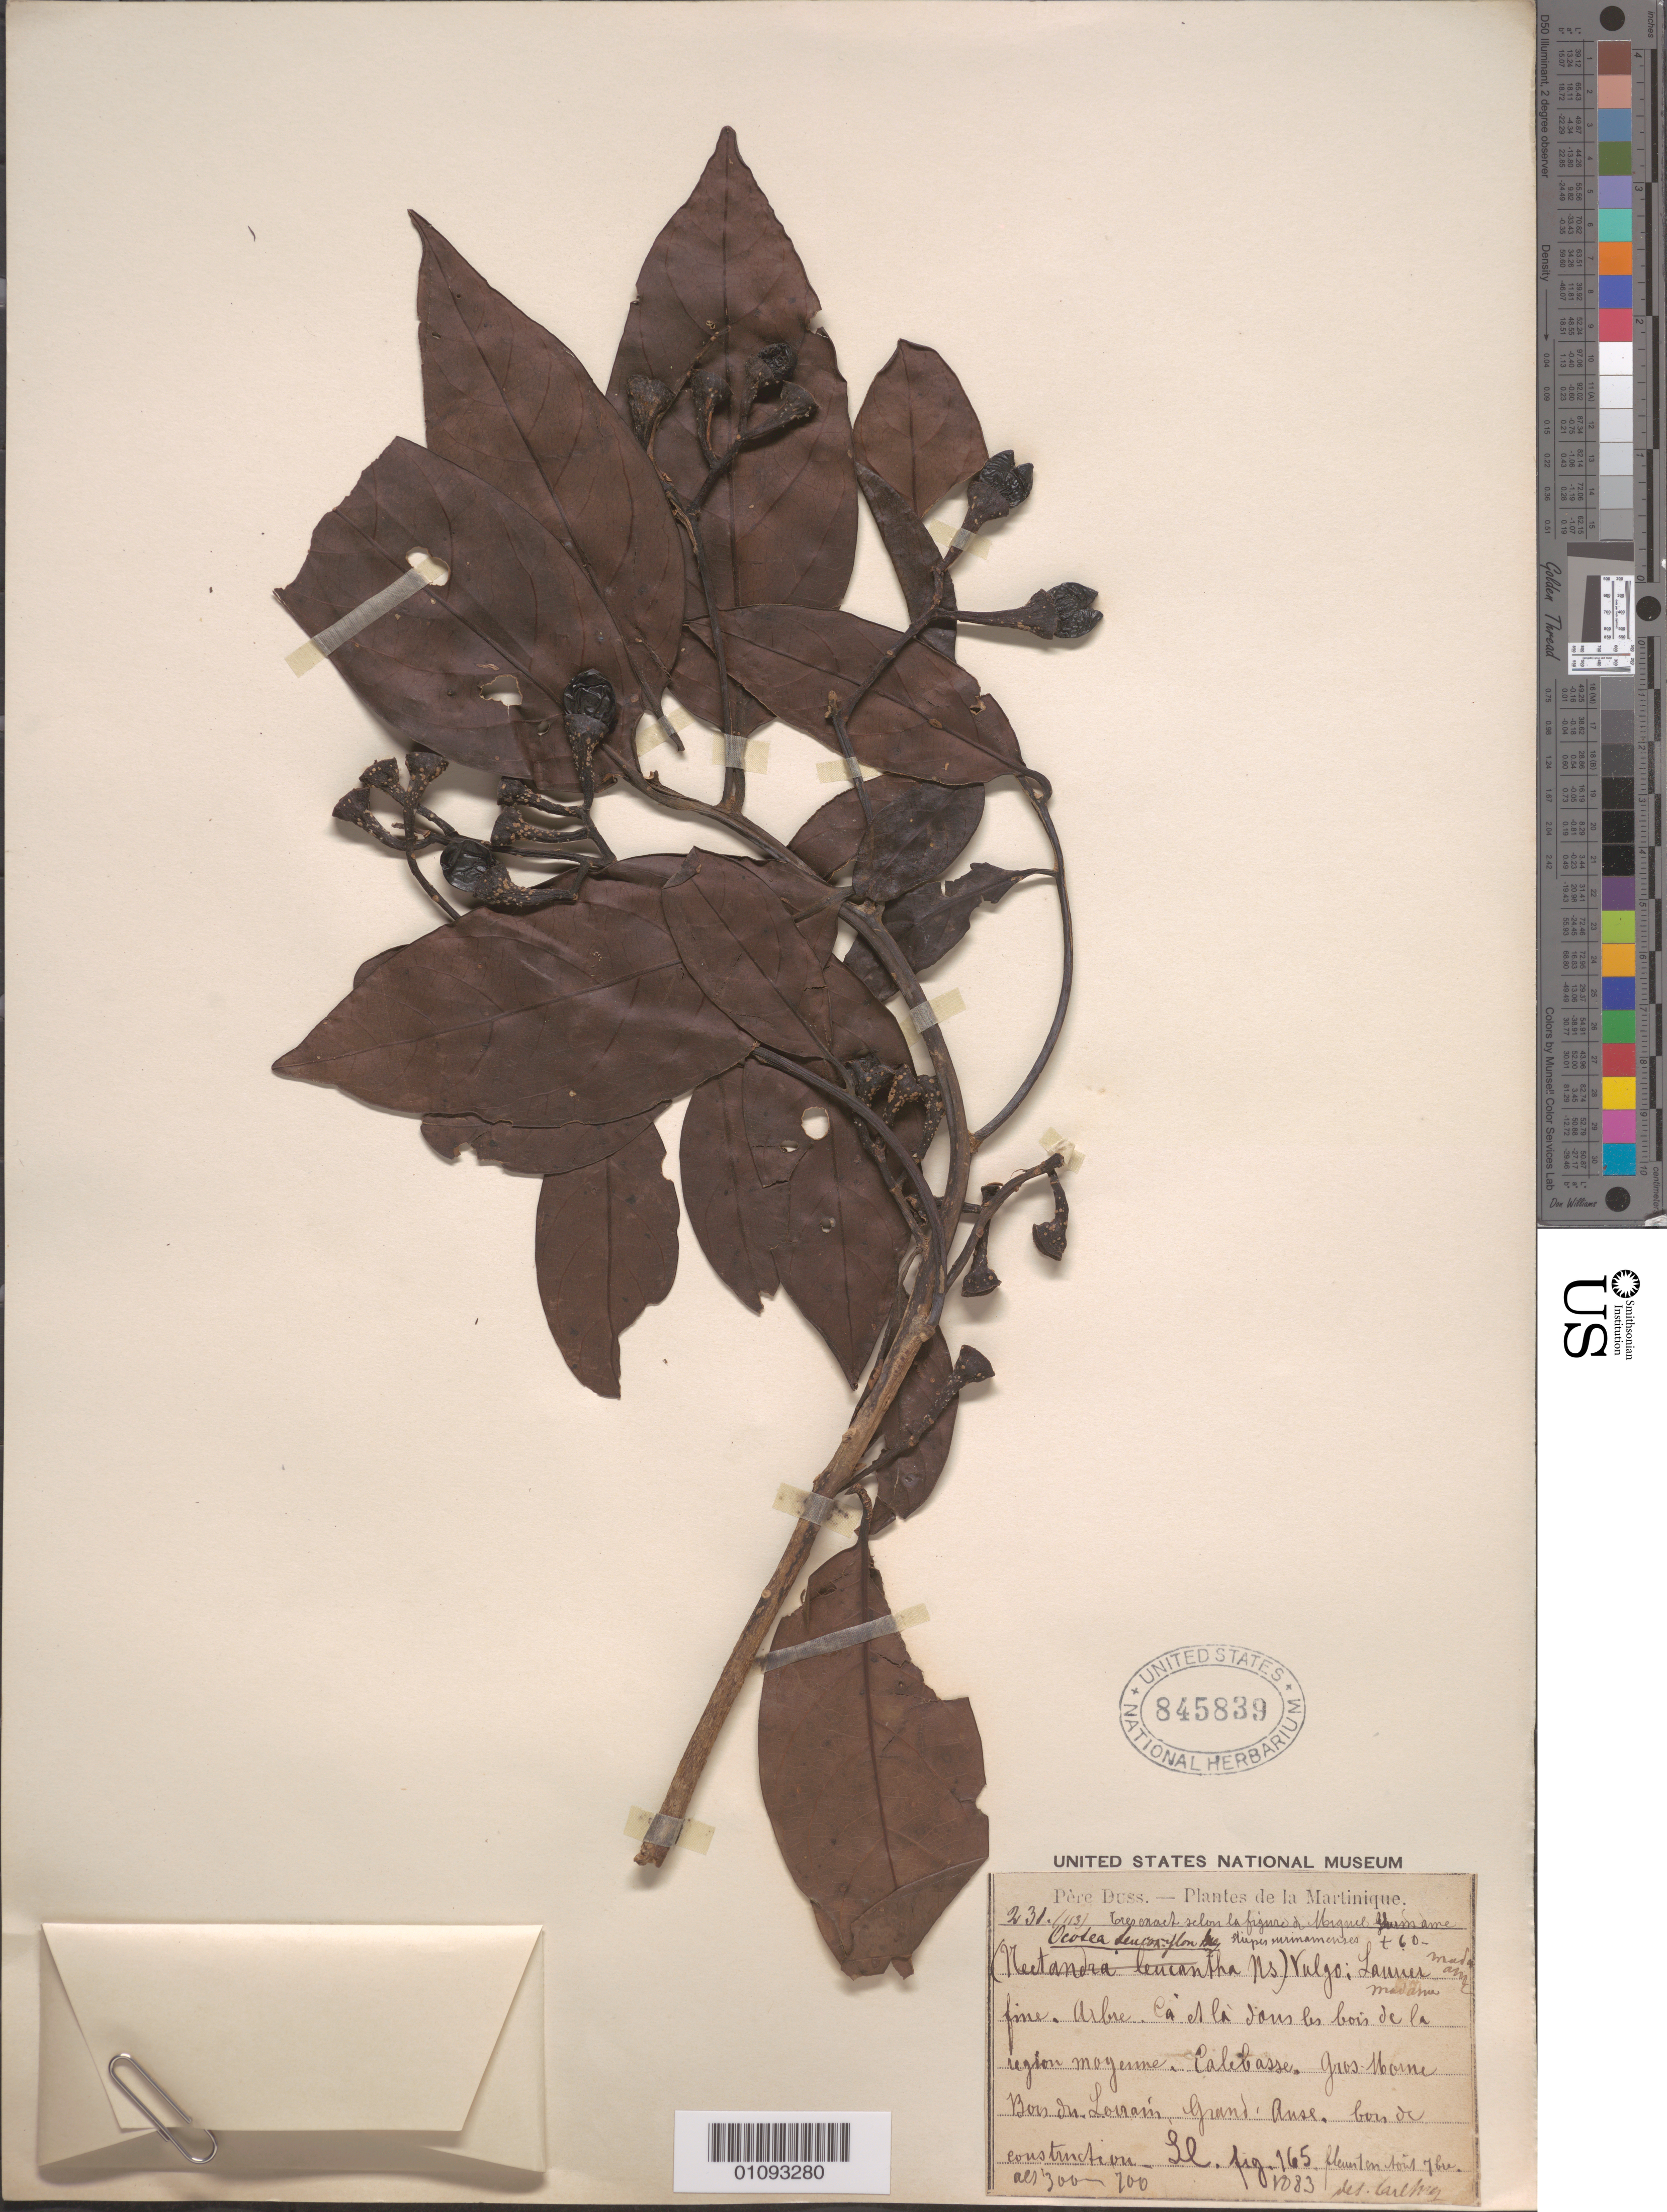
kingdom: Plantae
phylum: Tracheophyta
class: Magnoliopsida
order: Laurales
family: Lauraceae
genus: Ocotea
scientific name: Ocotea leucoxylon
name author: (Sw.) Laness.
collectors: Père Duss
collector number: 231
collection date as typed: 1883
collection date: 1883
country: Martinique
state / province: Saint-Pierre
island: Martinique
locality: Grand Anse.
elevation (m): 91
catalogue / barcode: US 845839